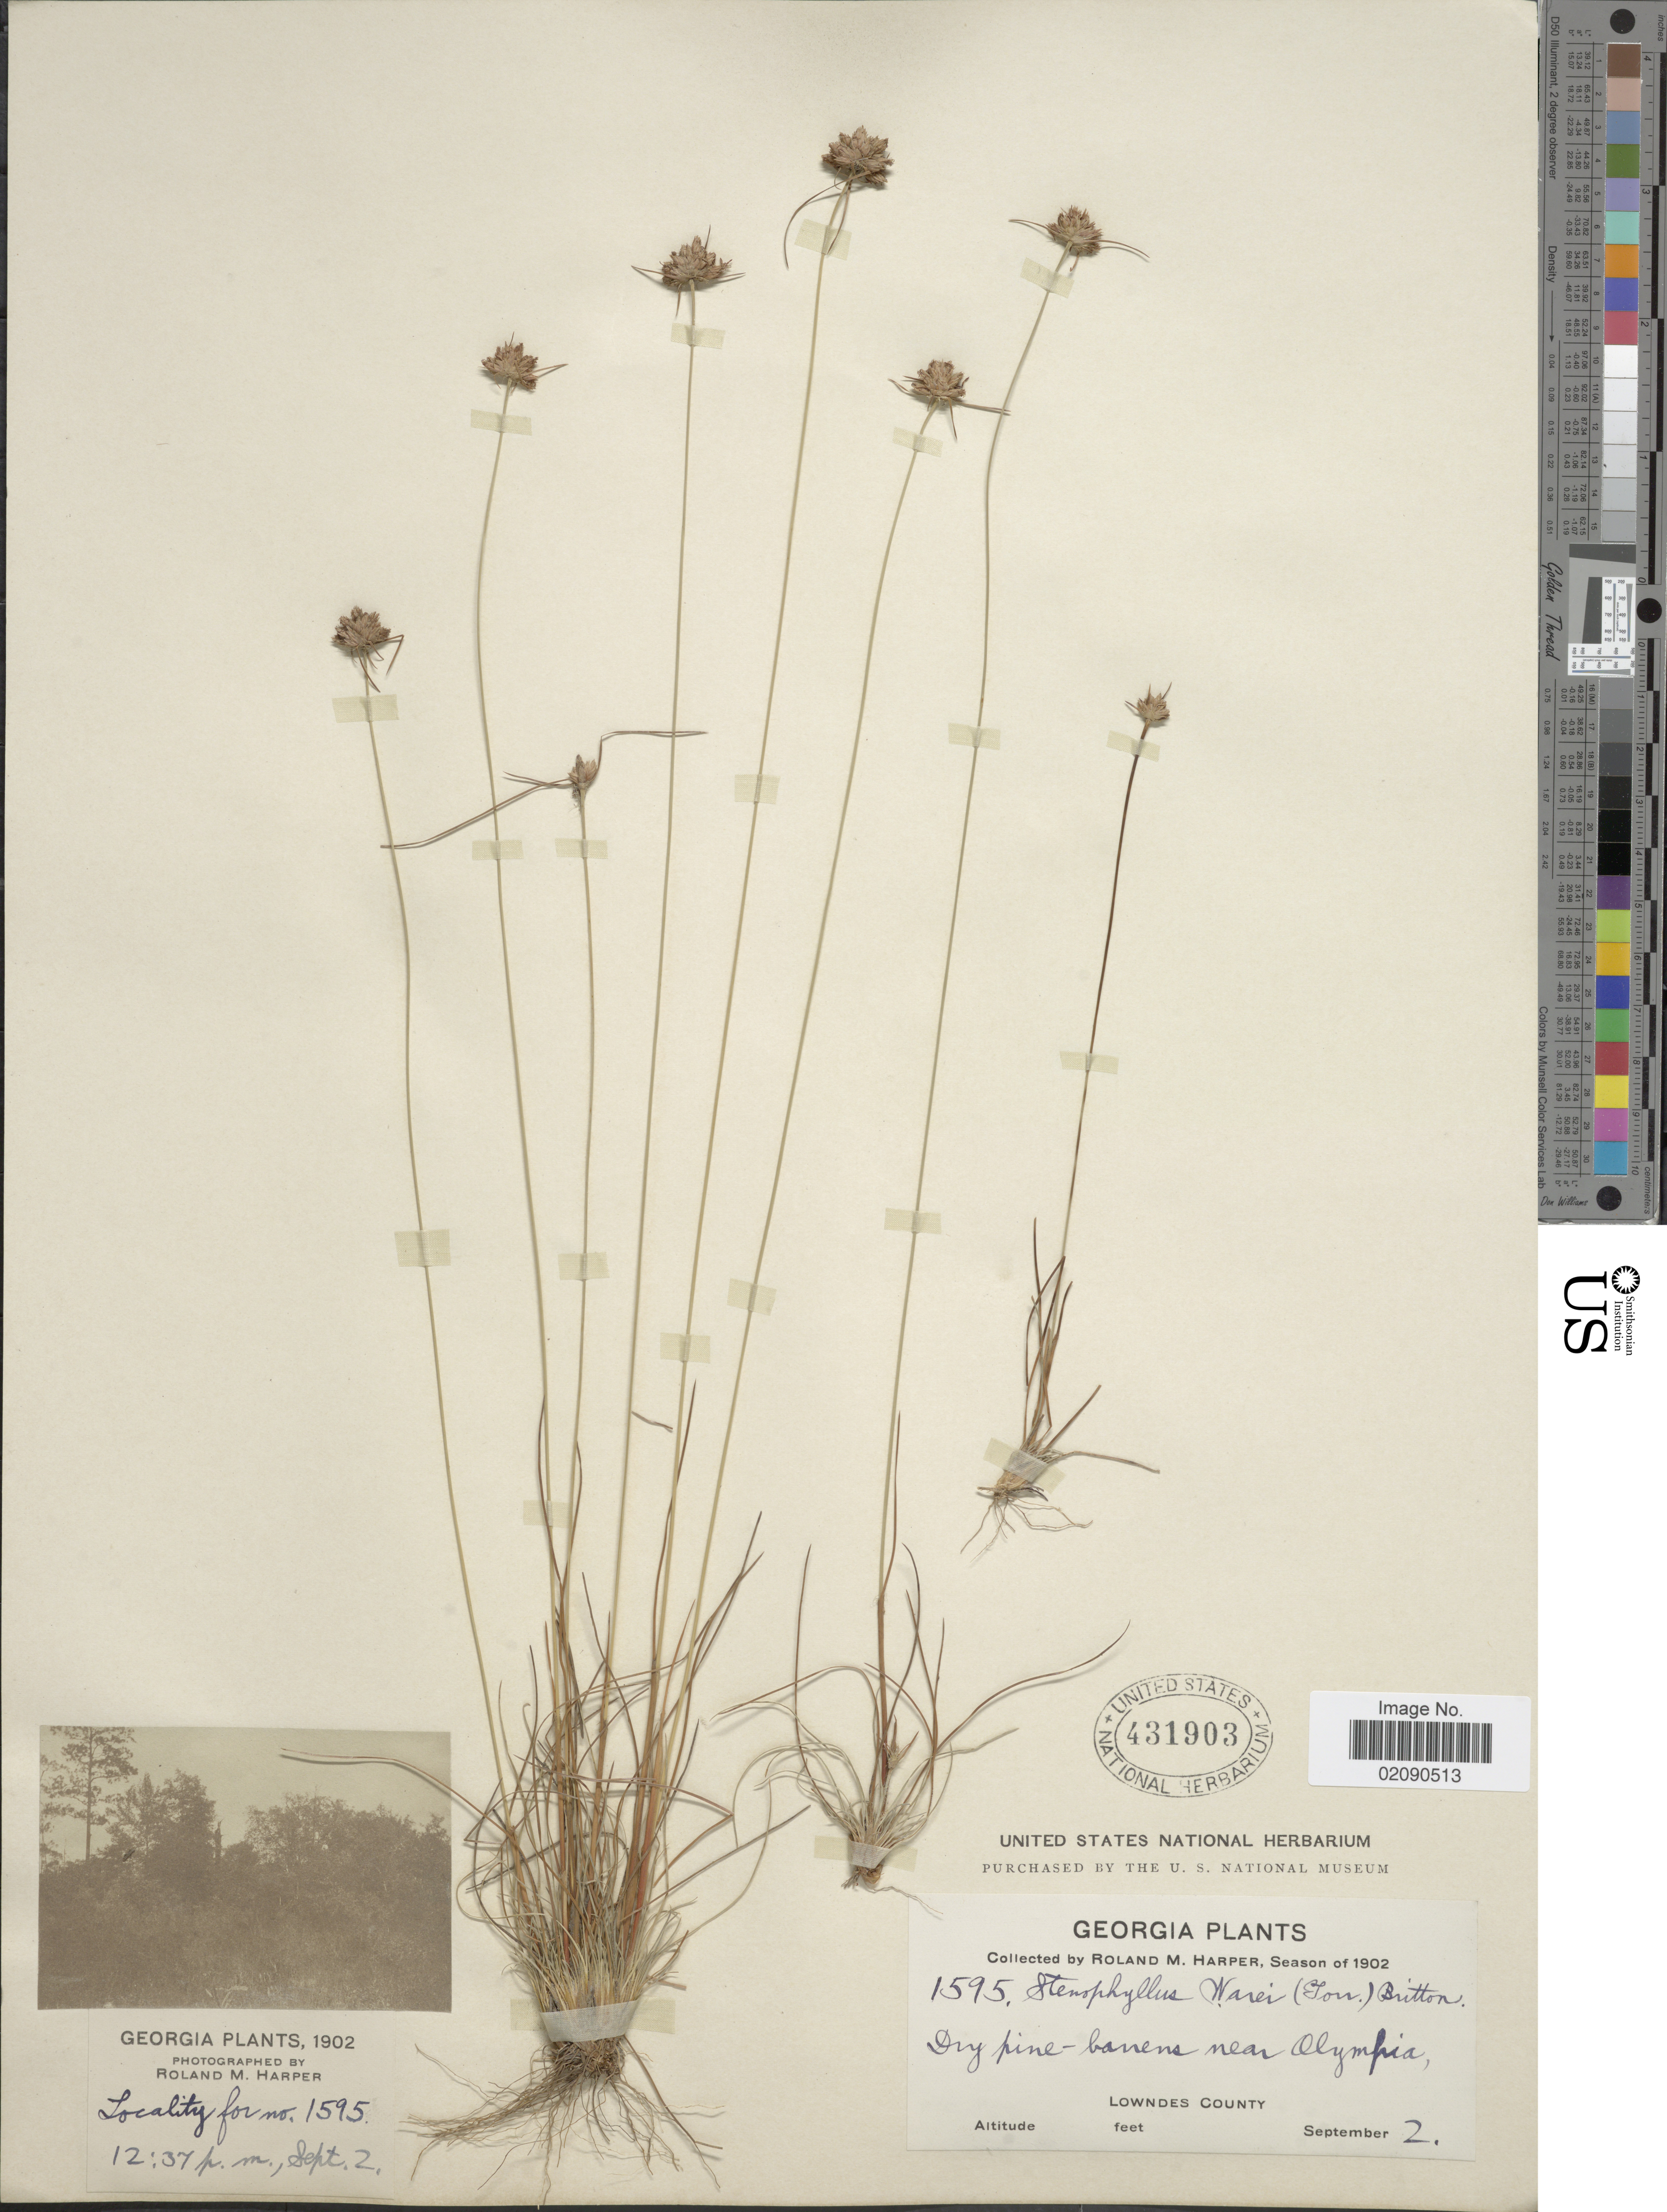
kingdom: Plantae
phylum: Tracheophyta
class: Liliopsida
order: Poales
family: Cyperaceae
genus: Bulbostylis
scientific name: Bulbostylis warei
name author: (Torr.) C.B. Clarke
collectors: R. M. Harper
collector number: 1595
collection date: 1902-09-02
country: United States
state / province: Georgia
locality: Dry pine-barrens near Olympia, Lowndes County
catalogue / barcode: US 431903